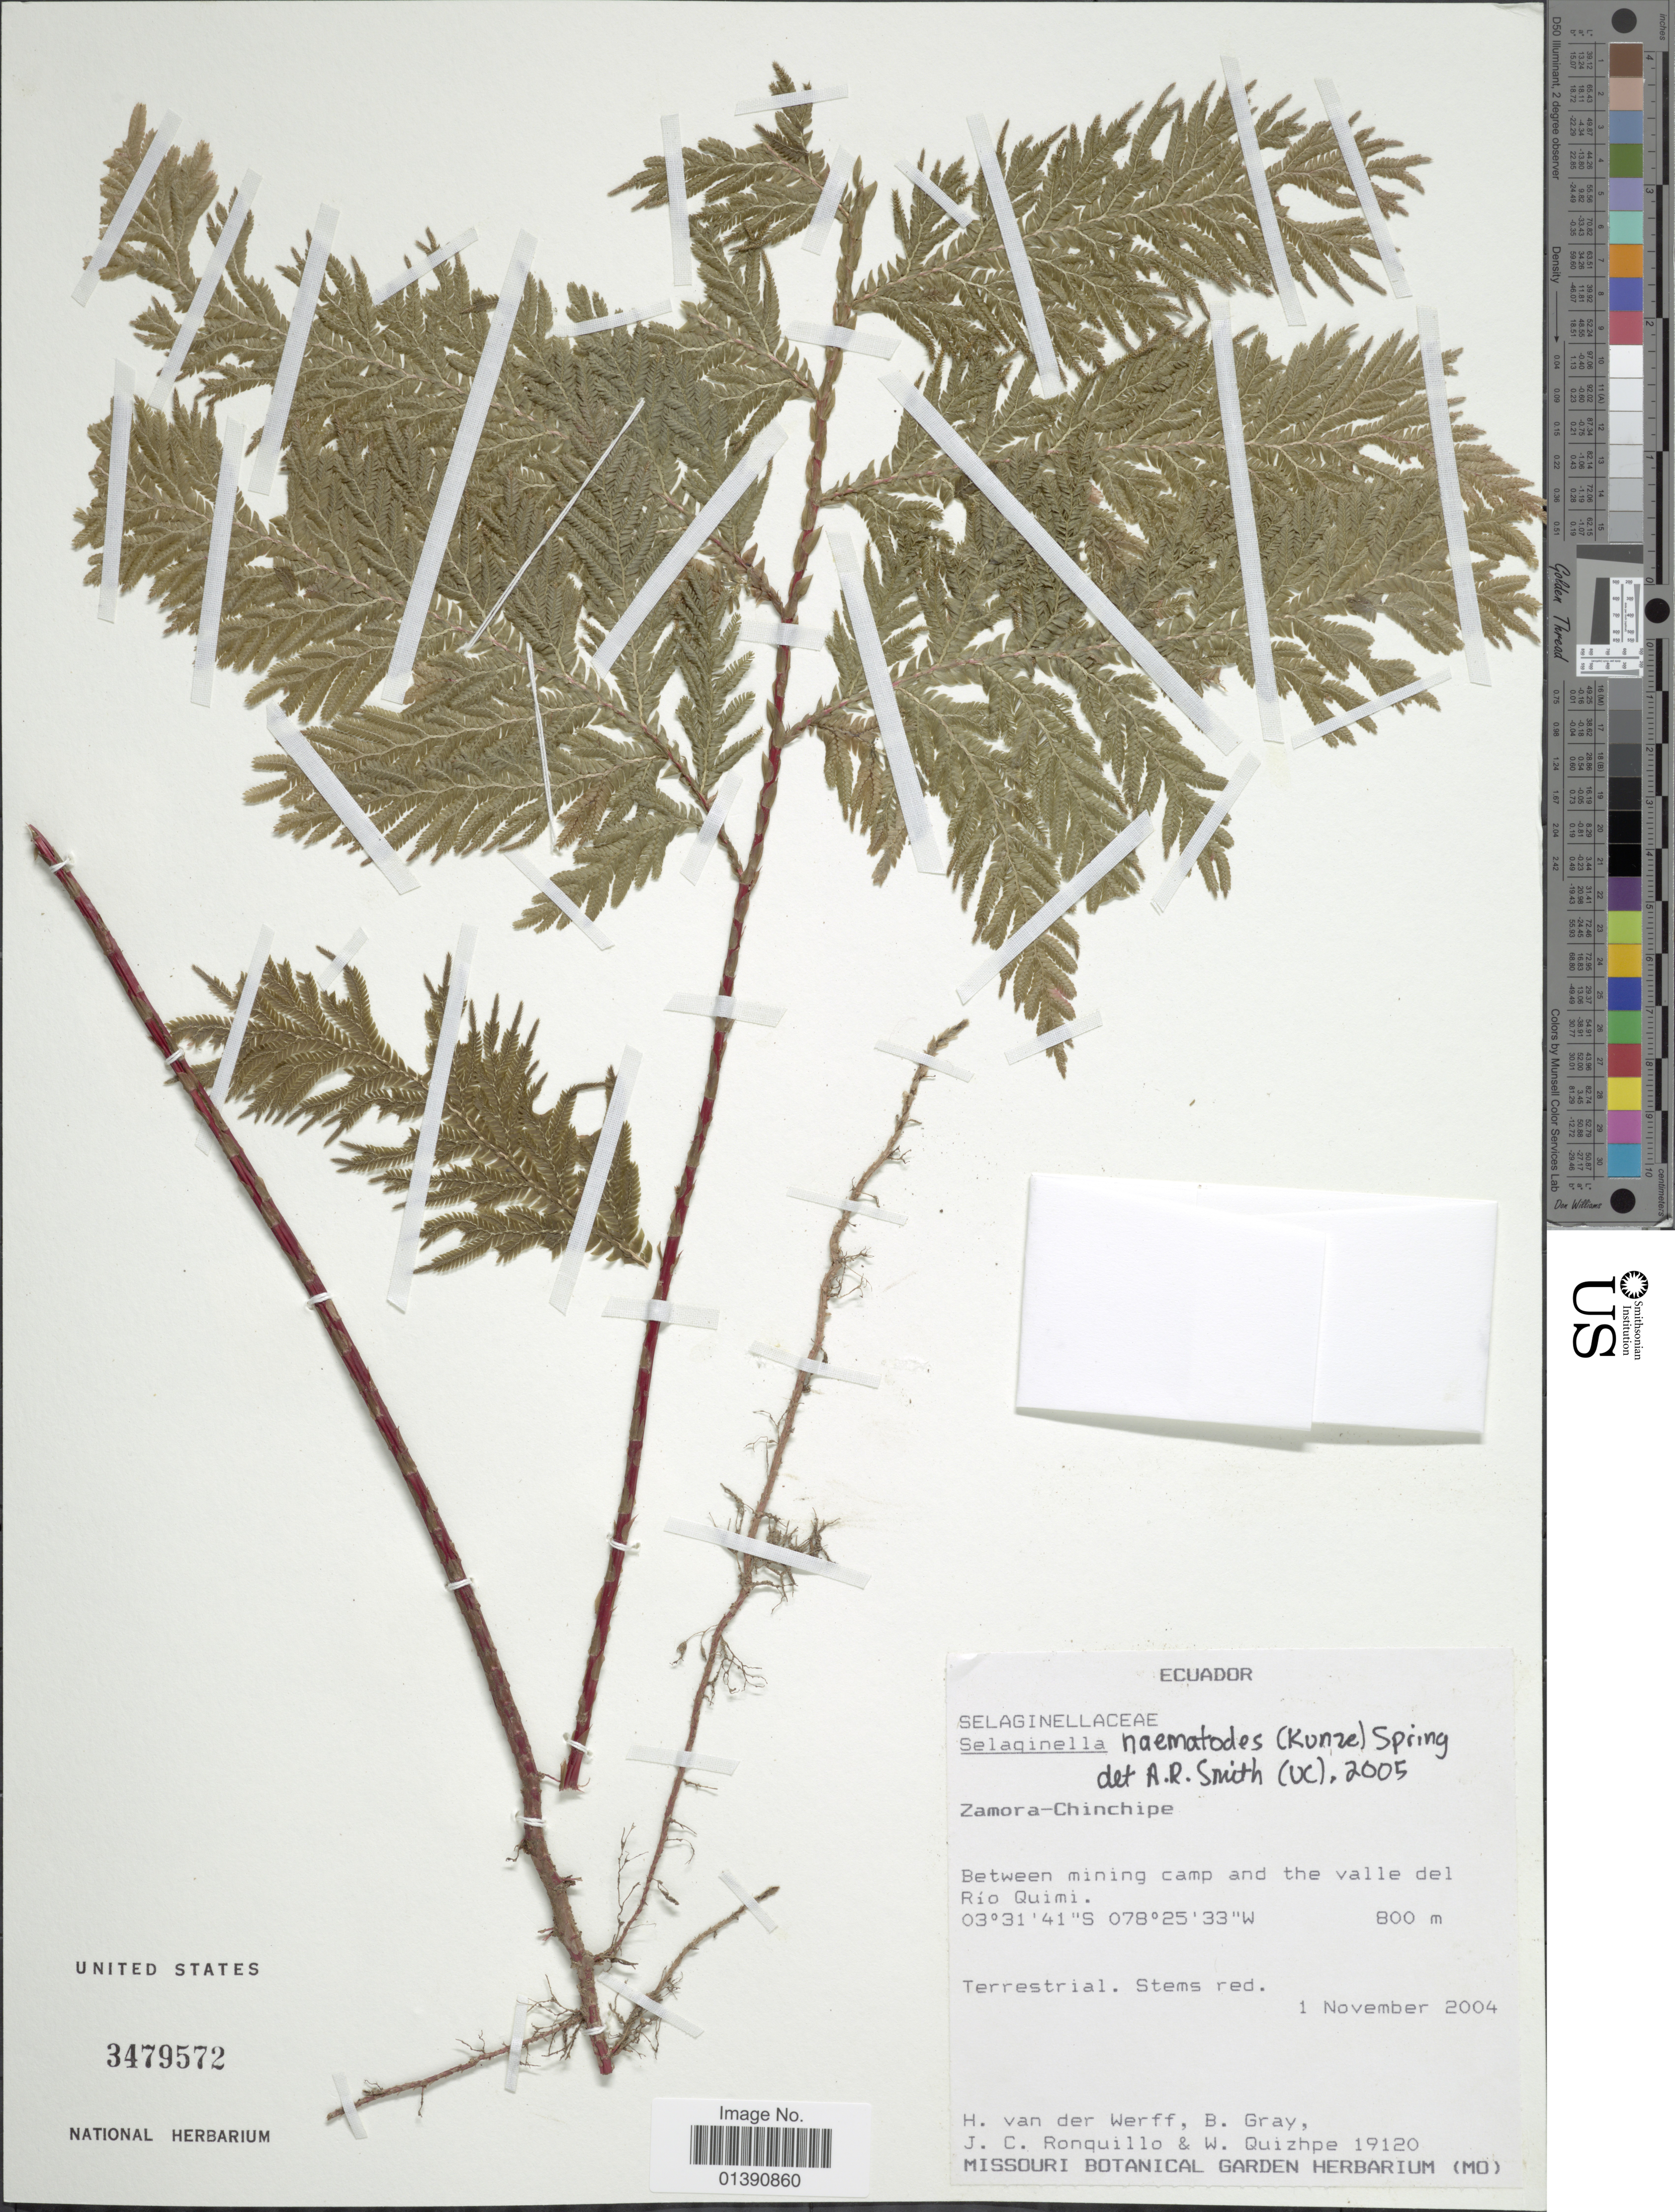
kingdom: Plantae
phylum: Tracheophyta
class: Lycopodiopsida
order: Selaginellales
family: Selaginellaceae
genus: Selaginella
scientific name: Selaginella haematodes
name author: (Kunze) Spring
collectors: H. van der Werff, B. Gray, J. Ronquillo & W. Quizhpe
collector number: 19120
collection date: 2004-11-01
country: Ecuador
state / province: Zamora-Chinchipe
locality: Between mining camp and the valle del Río Quimi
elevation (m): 800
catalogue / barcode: US 3479572